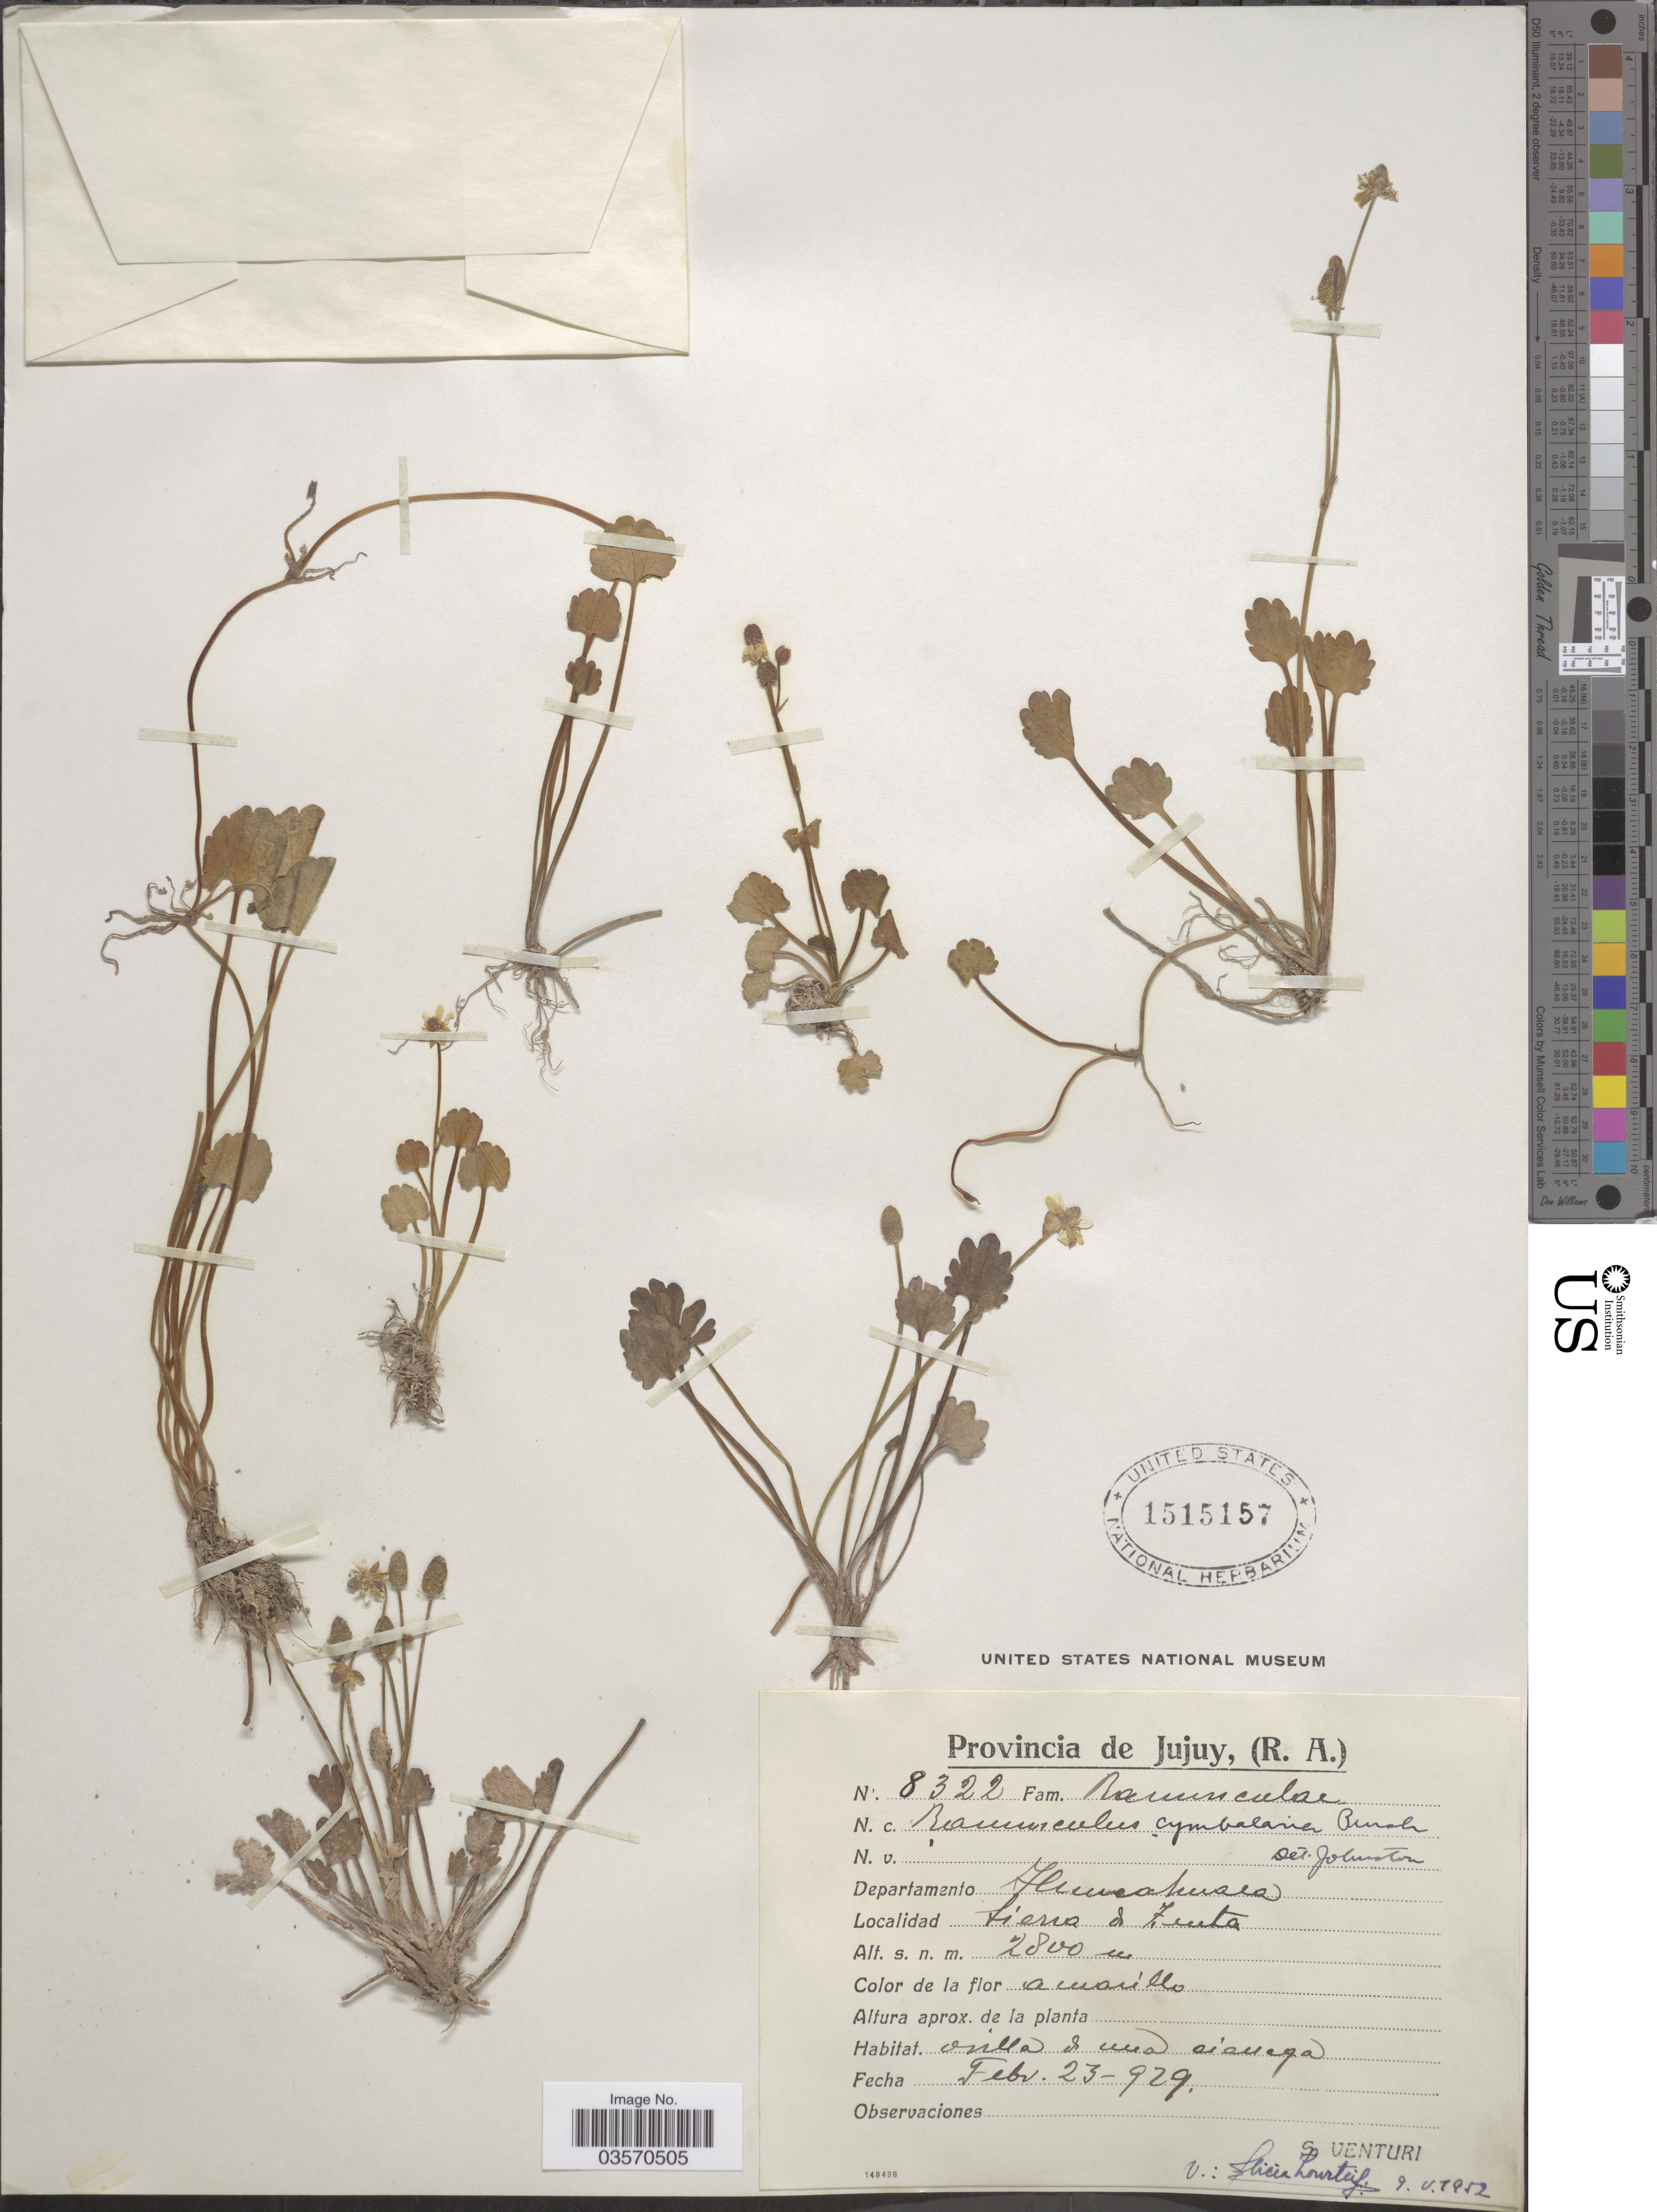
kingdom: Plantae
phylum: Tracheophyta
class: Magnoliopsida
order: Ranunculales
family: Ranunculaceae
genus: Halerpestes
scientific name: Halerpestes cymbalaria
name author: (Pursh) Greene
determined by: Strong, M. T., (US), Smithsonian Institution - National Museum of Natural History (UNITED STATES)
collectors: S. Venturi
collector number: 8322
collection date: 1929-02-23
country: Argentina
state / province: Jujuy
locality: Departamento Humahuaca. Sierra de Zenta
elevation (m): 2800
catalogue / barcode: US 1515157